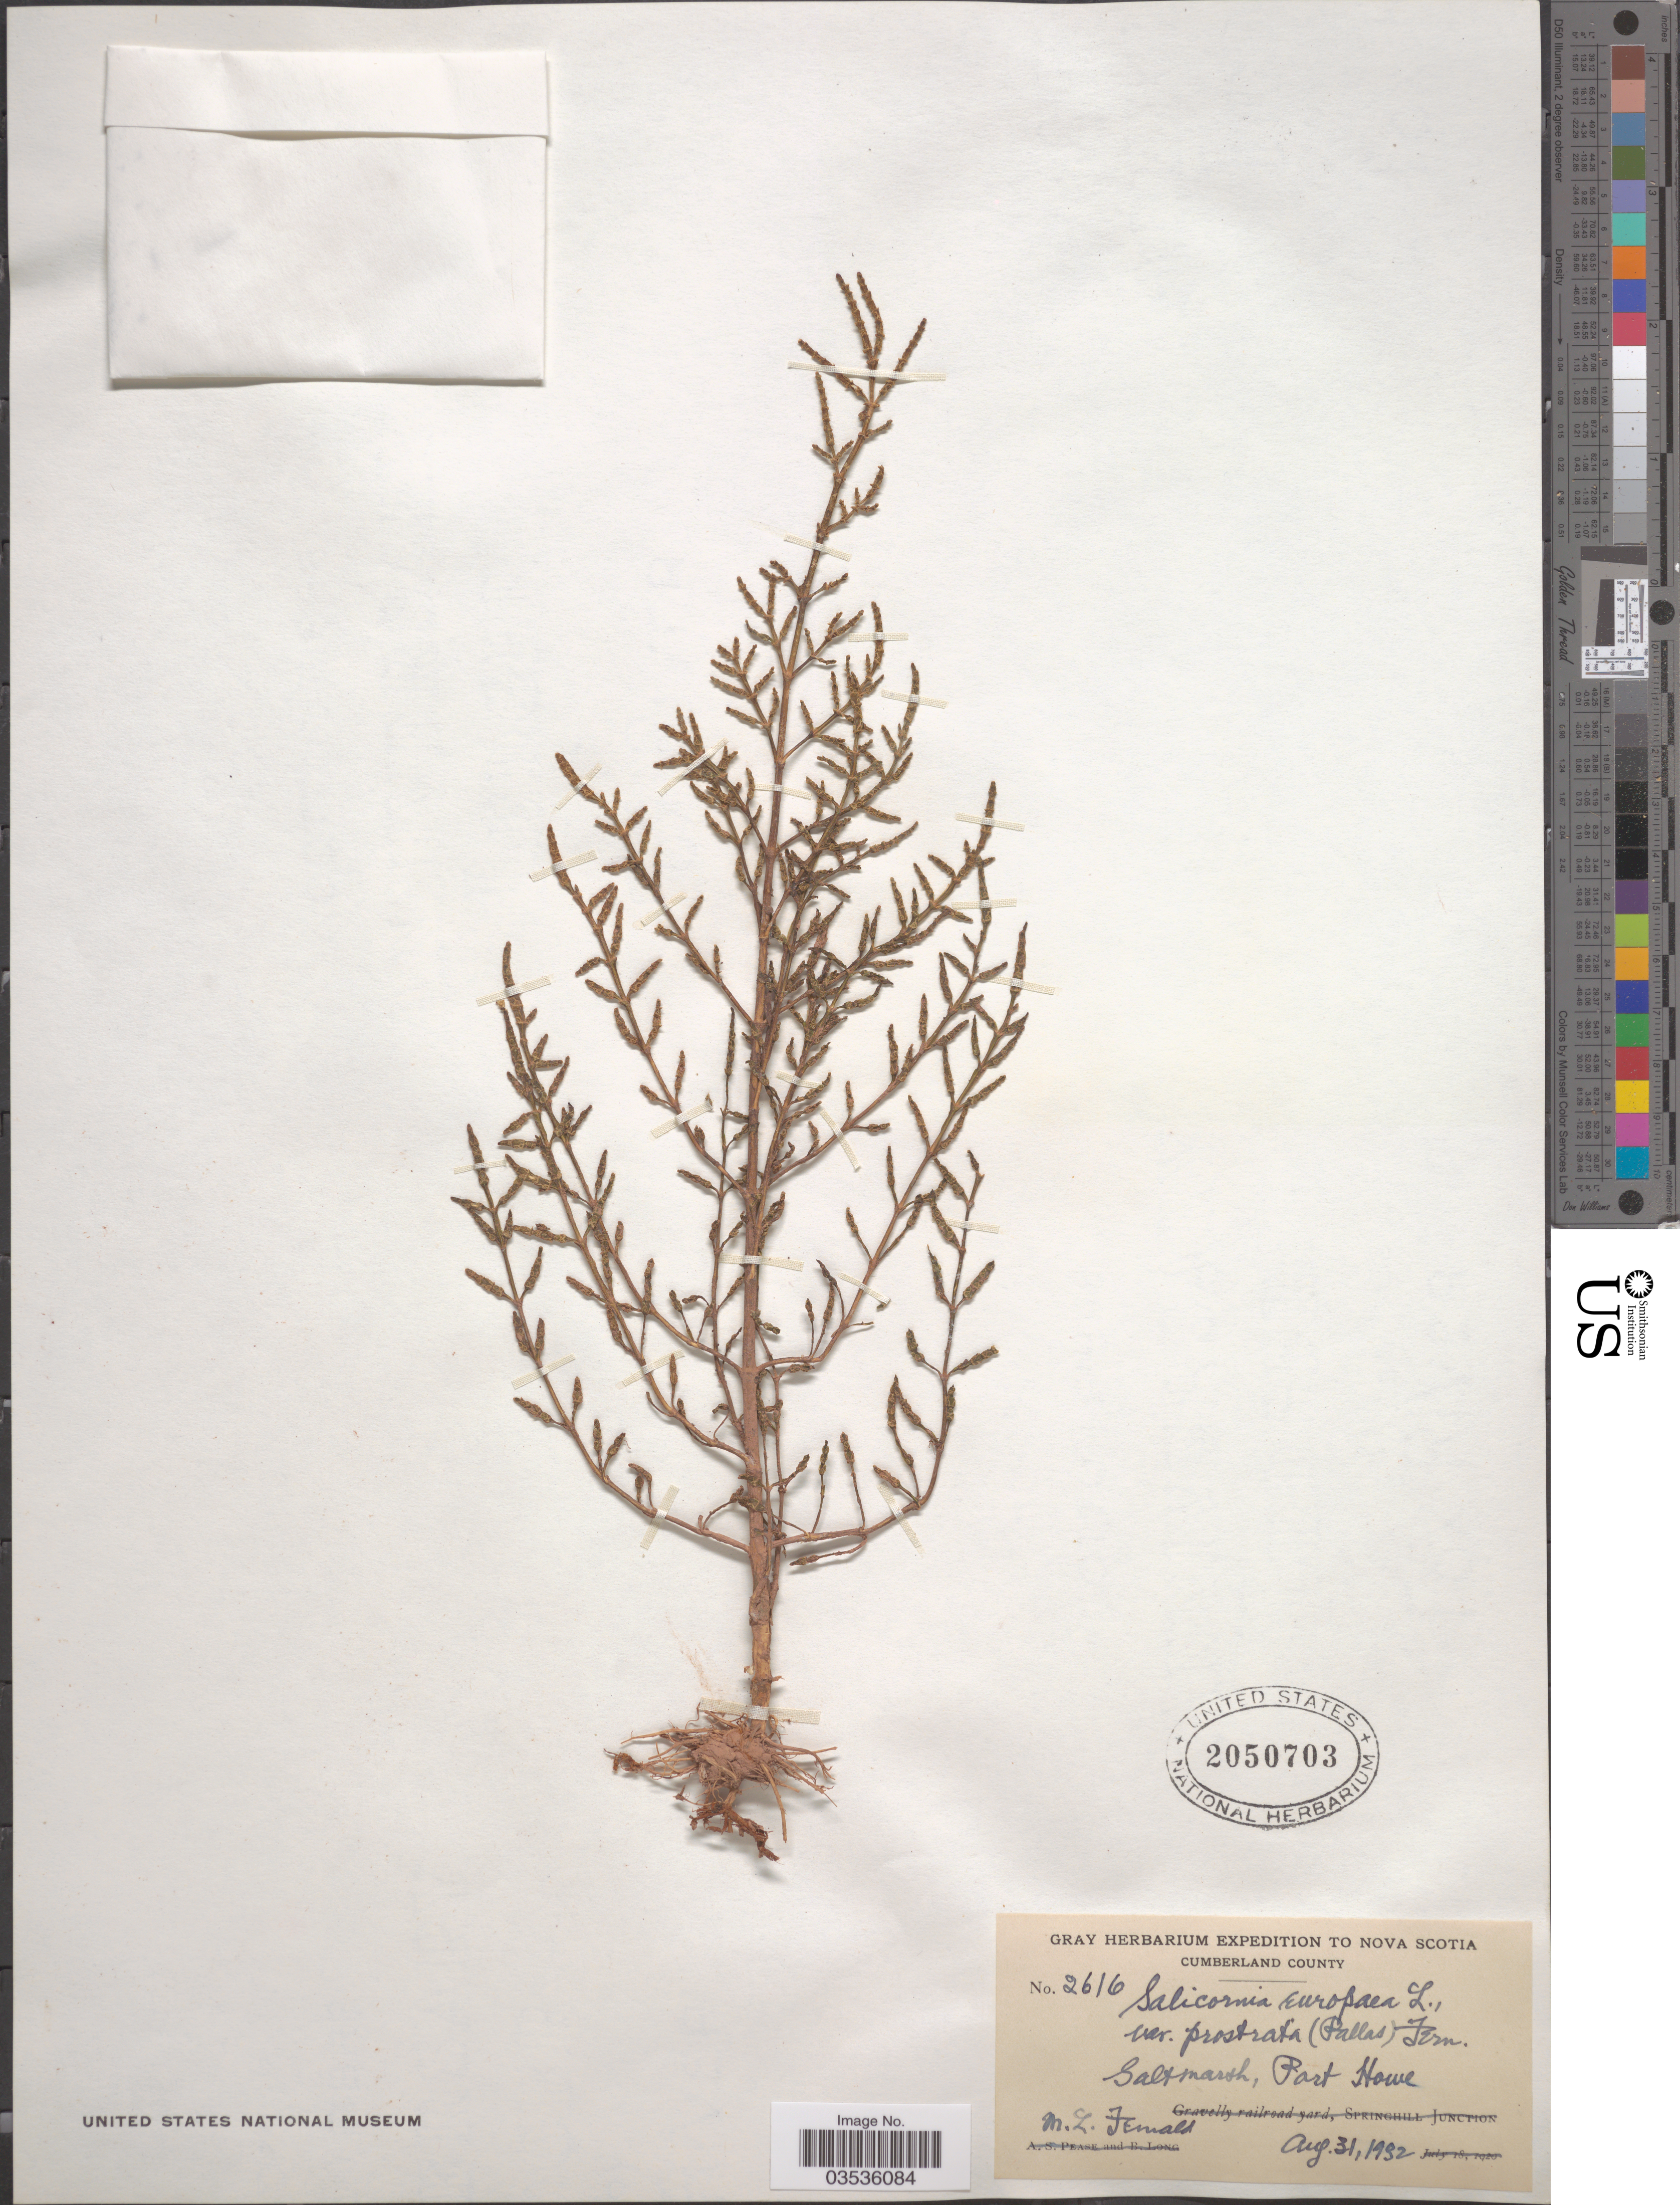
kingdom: Plantae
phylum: Tracheophyta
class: Magnoliopsida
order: Caryophyllales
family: Amaranthaceae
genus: Salicornia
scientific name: Salicornia europaea var. prostrata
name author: (Pall.) Fernald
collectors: M. L. Fernald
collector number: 2616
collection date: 1932-08-31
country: Canada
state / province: Nova Scotia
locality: Cumberland County. Saltmarsh, Port Howe.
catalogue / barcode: US 2050703